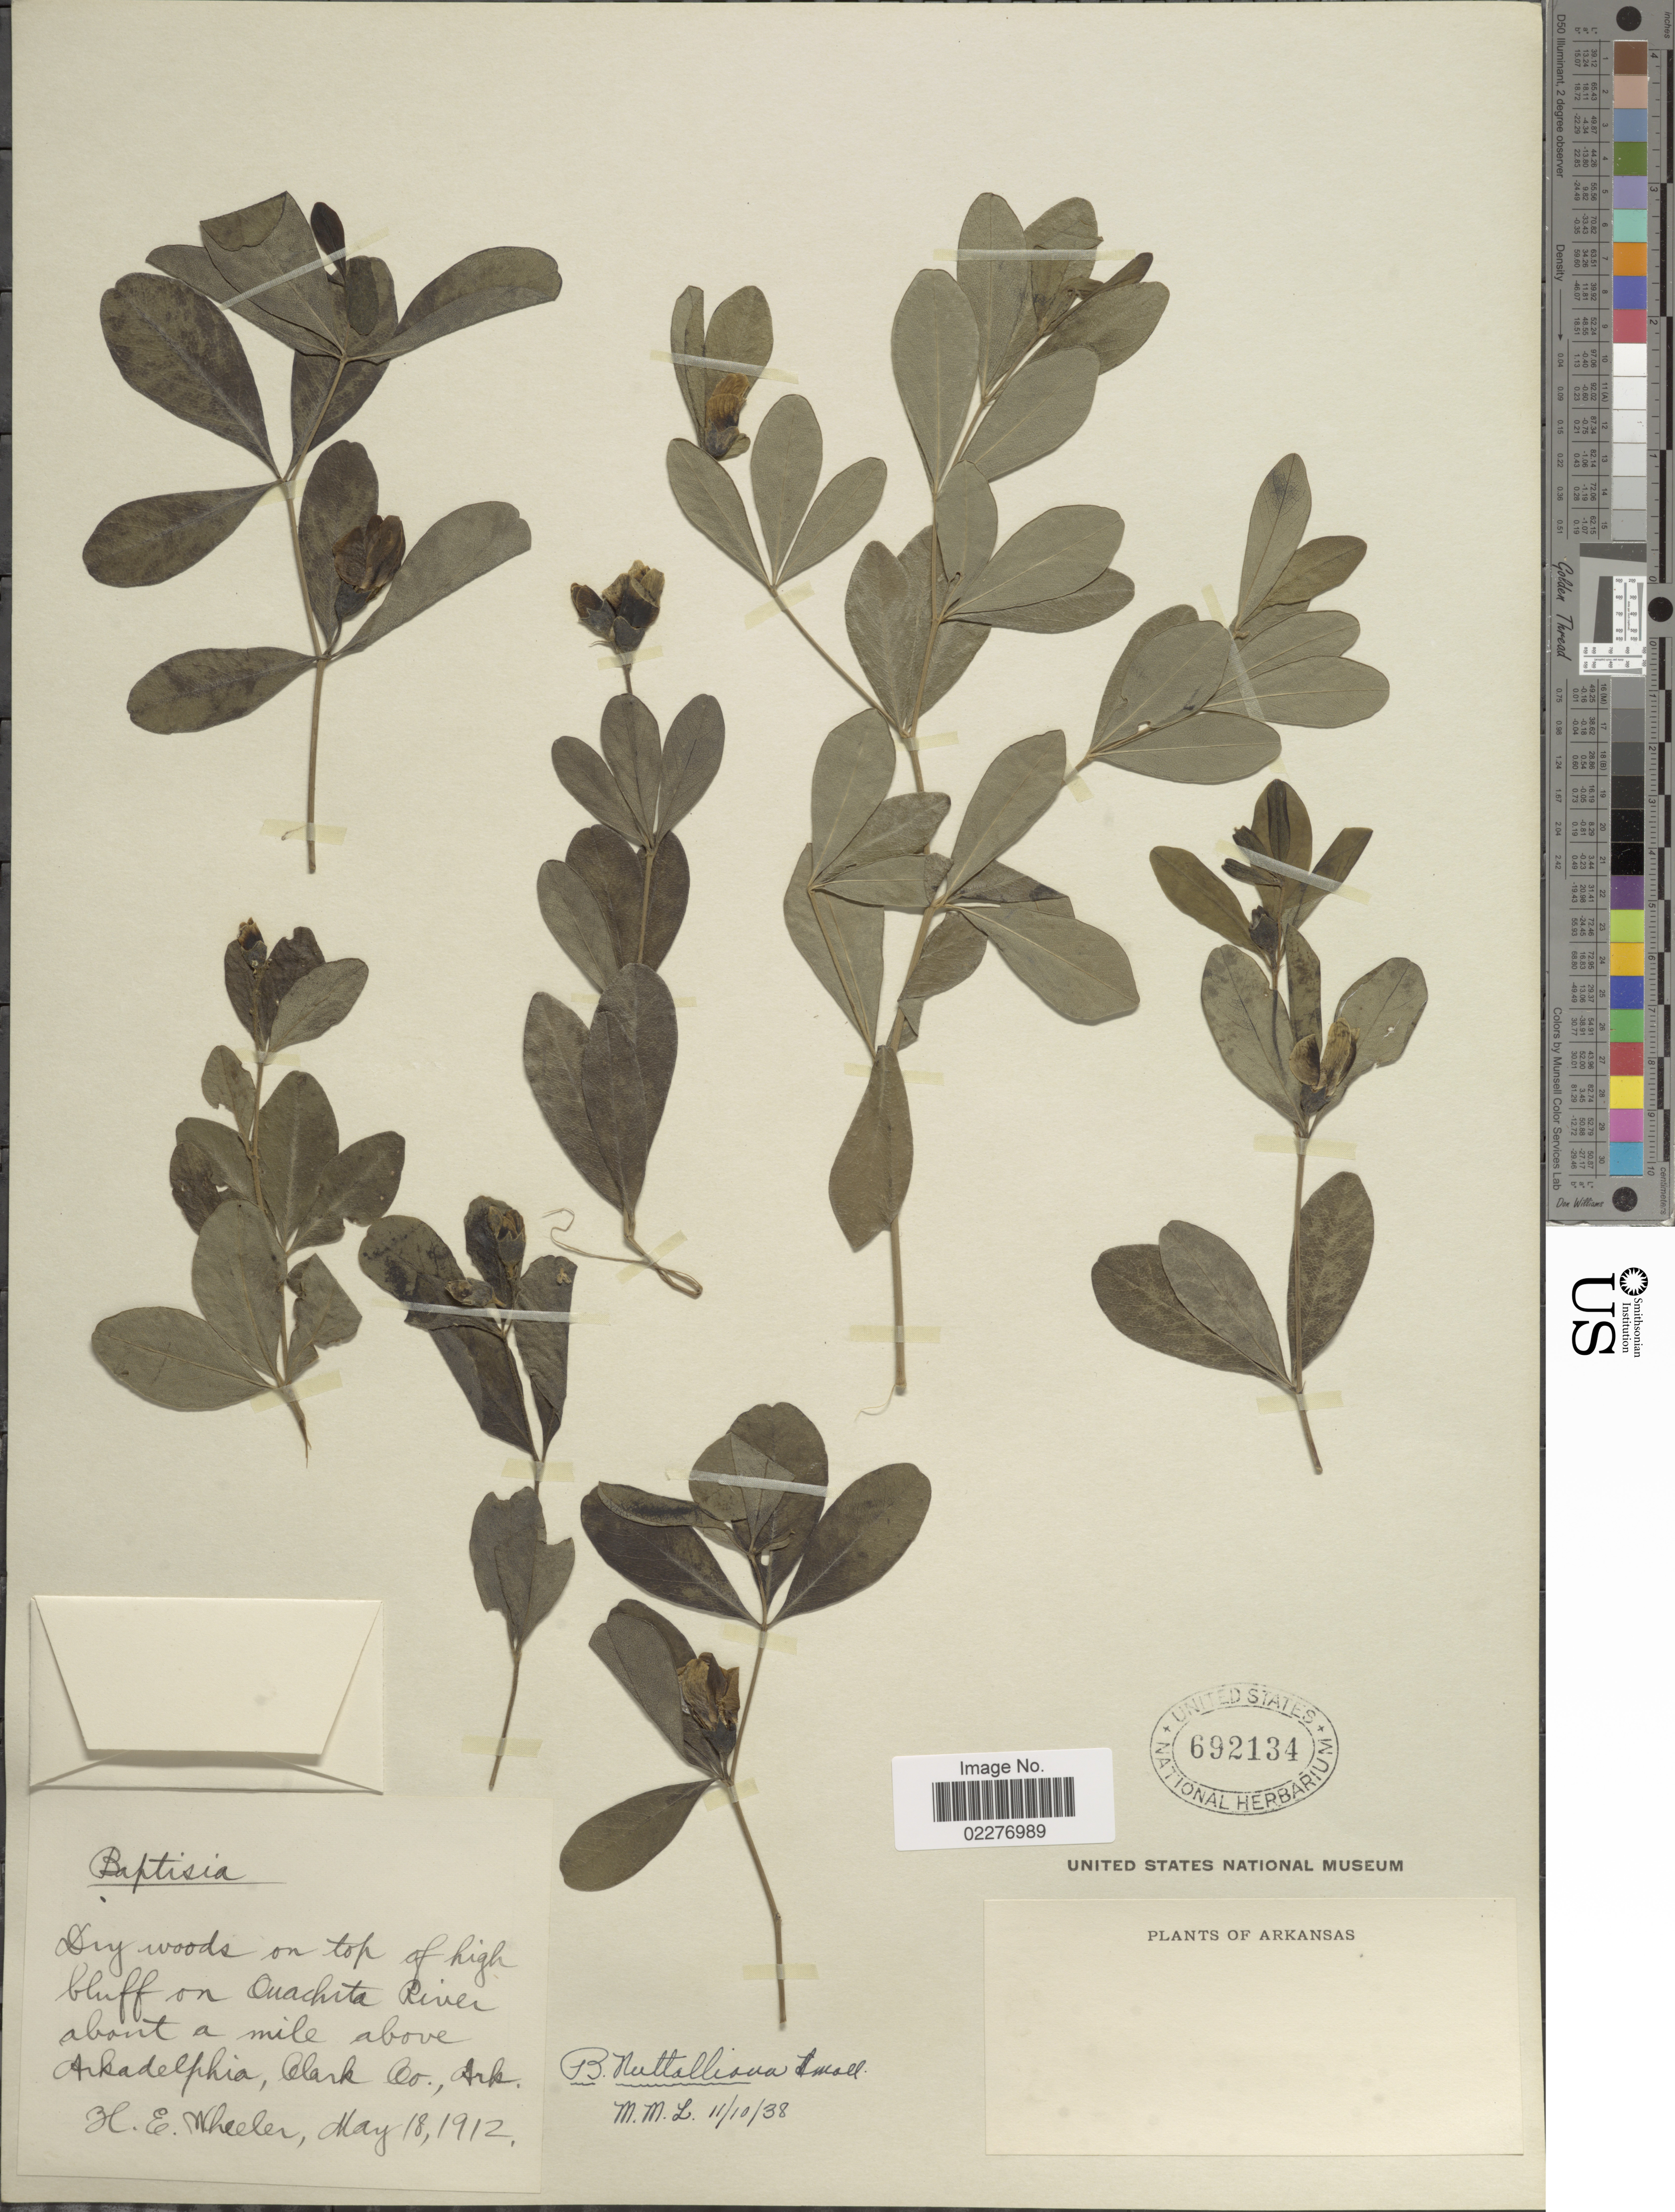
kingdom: Plantae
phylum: Tracheophyta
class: Magnoliopsida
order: Fabales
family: Fabaceae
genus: Baptisia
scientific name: Baptisia nuttalliana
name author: Small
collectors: H. Wheeler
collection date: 1912-05-18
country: United States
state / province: Arkansas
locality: Dry woods on top of high bluff on Ouachita River about a mile above Arkadelphia, Clark Co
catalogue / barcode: US 692134